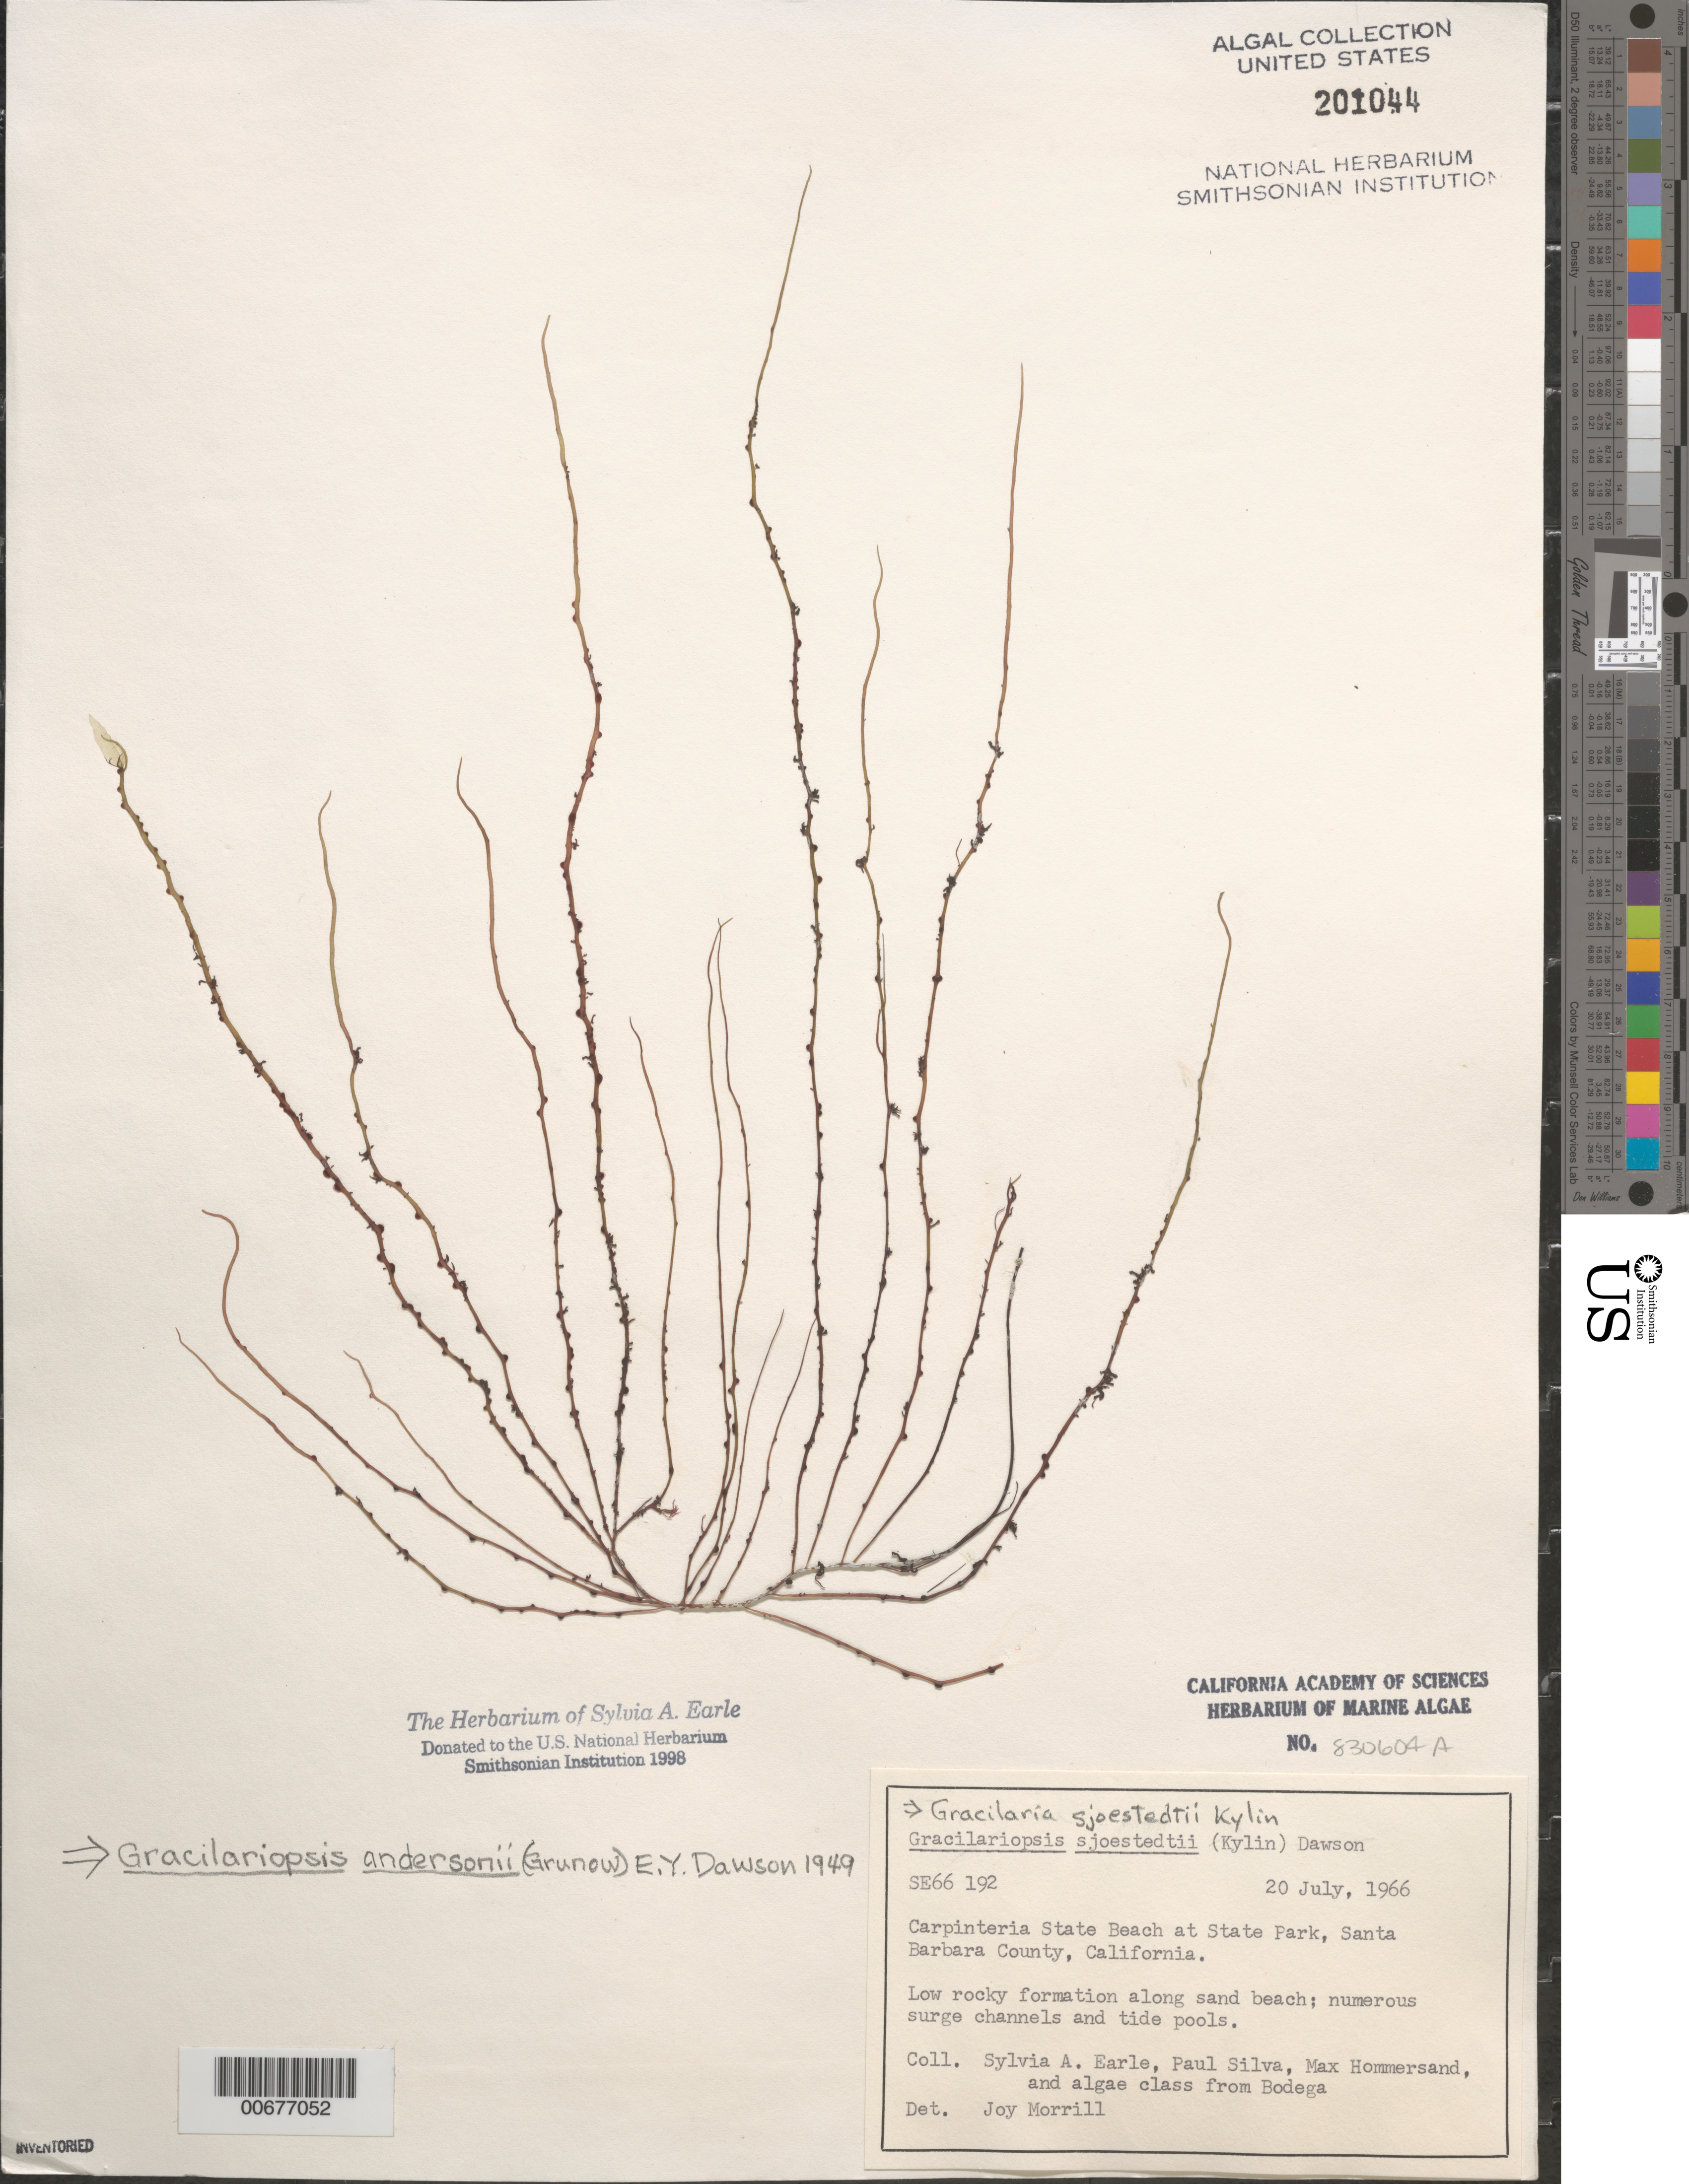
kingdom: Plantae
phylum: Rhodophyta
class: Florideophyceae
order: Gracilariales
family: Gracilariaceae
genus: Gracilariopsis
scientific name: Gracilariopsis andersonii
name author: (Grunow) E.Y. Dawson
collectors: S. A. Earle, P. C. Silva, M. H. Hommersand & Bodega Algae Class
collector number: SE 66192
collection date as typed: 20 Jul 1966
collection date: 1966-07-20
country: United States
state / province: California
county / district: Santa Barbara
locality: Carpinteria State Beach, State Park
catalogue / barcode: US 201044